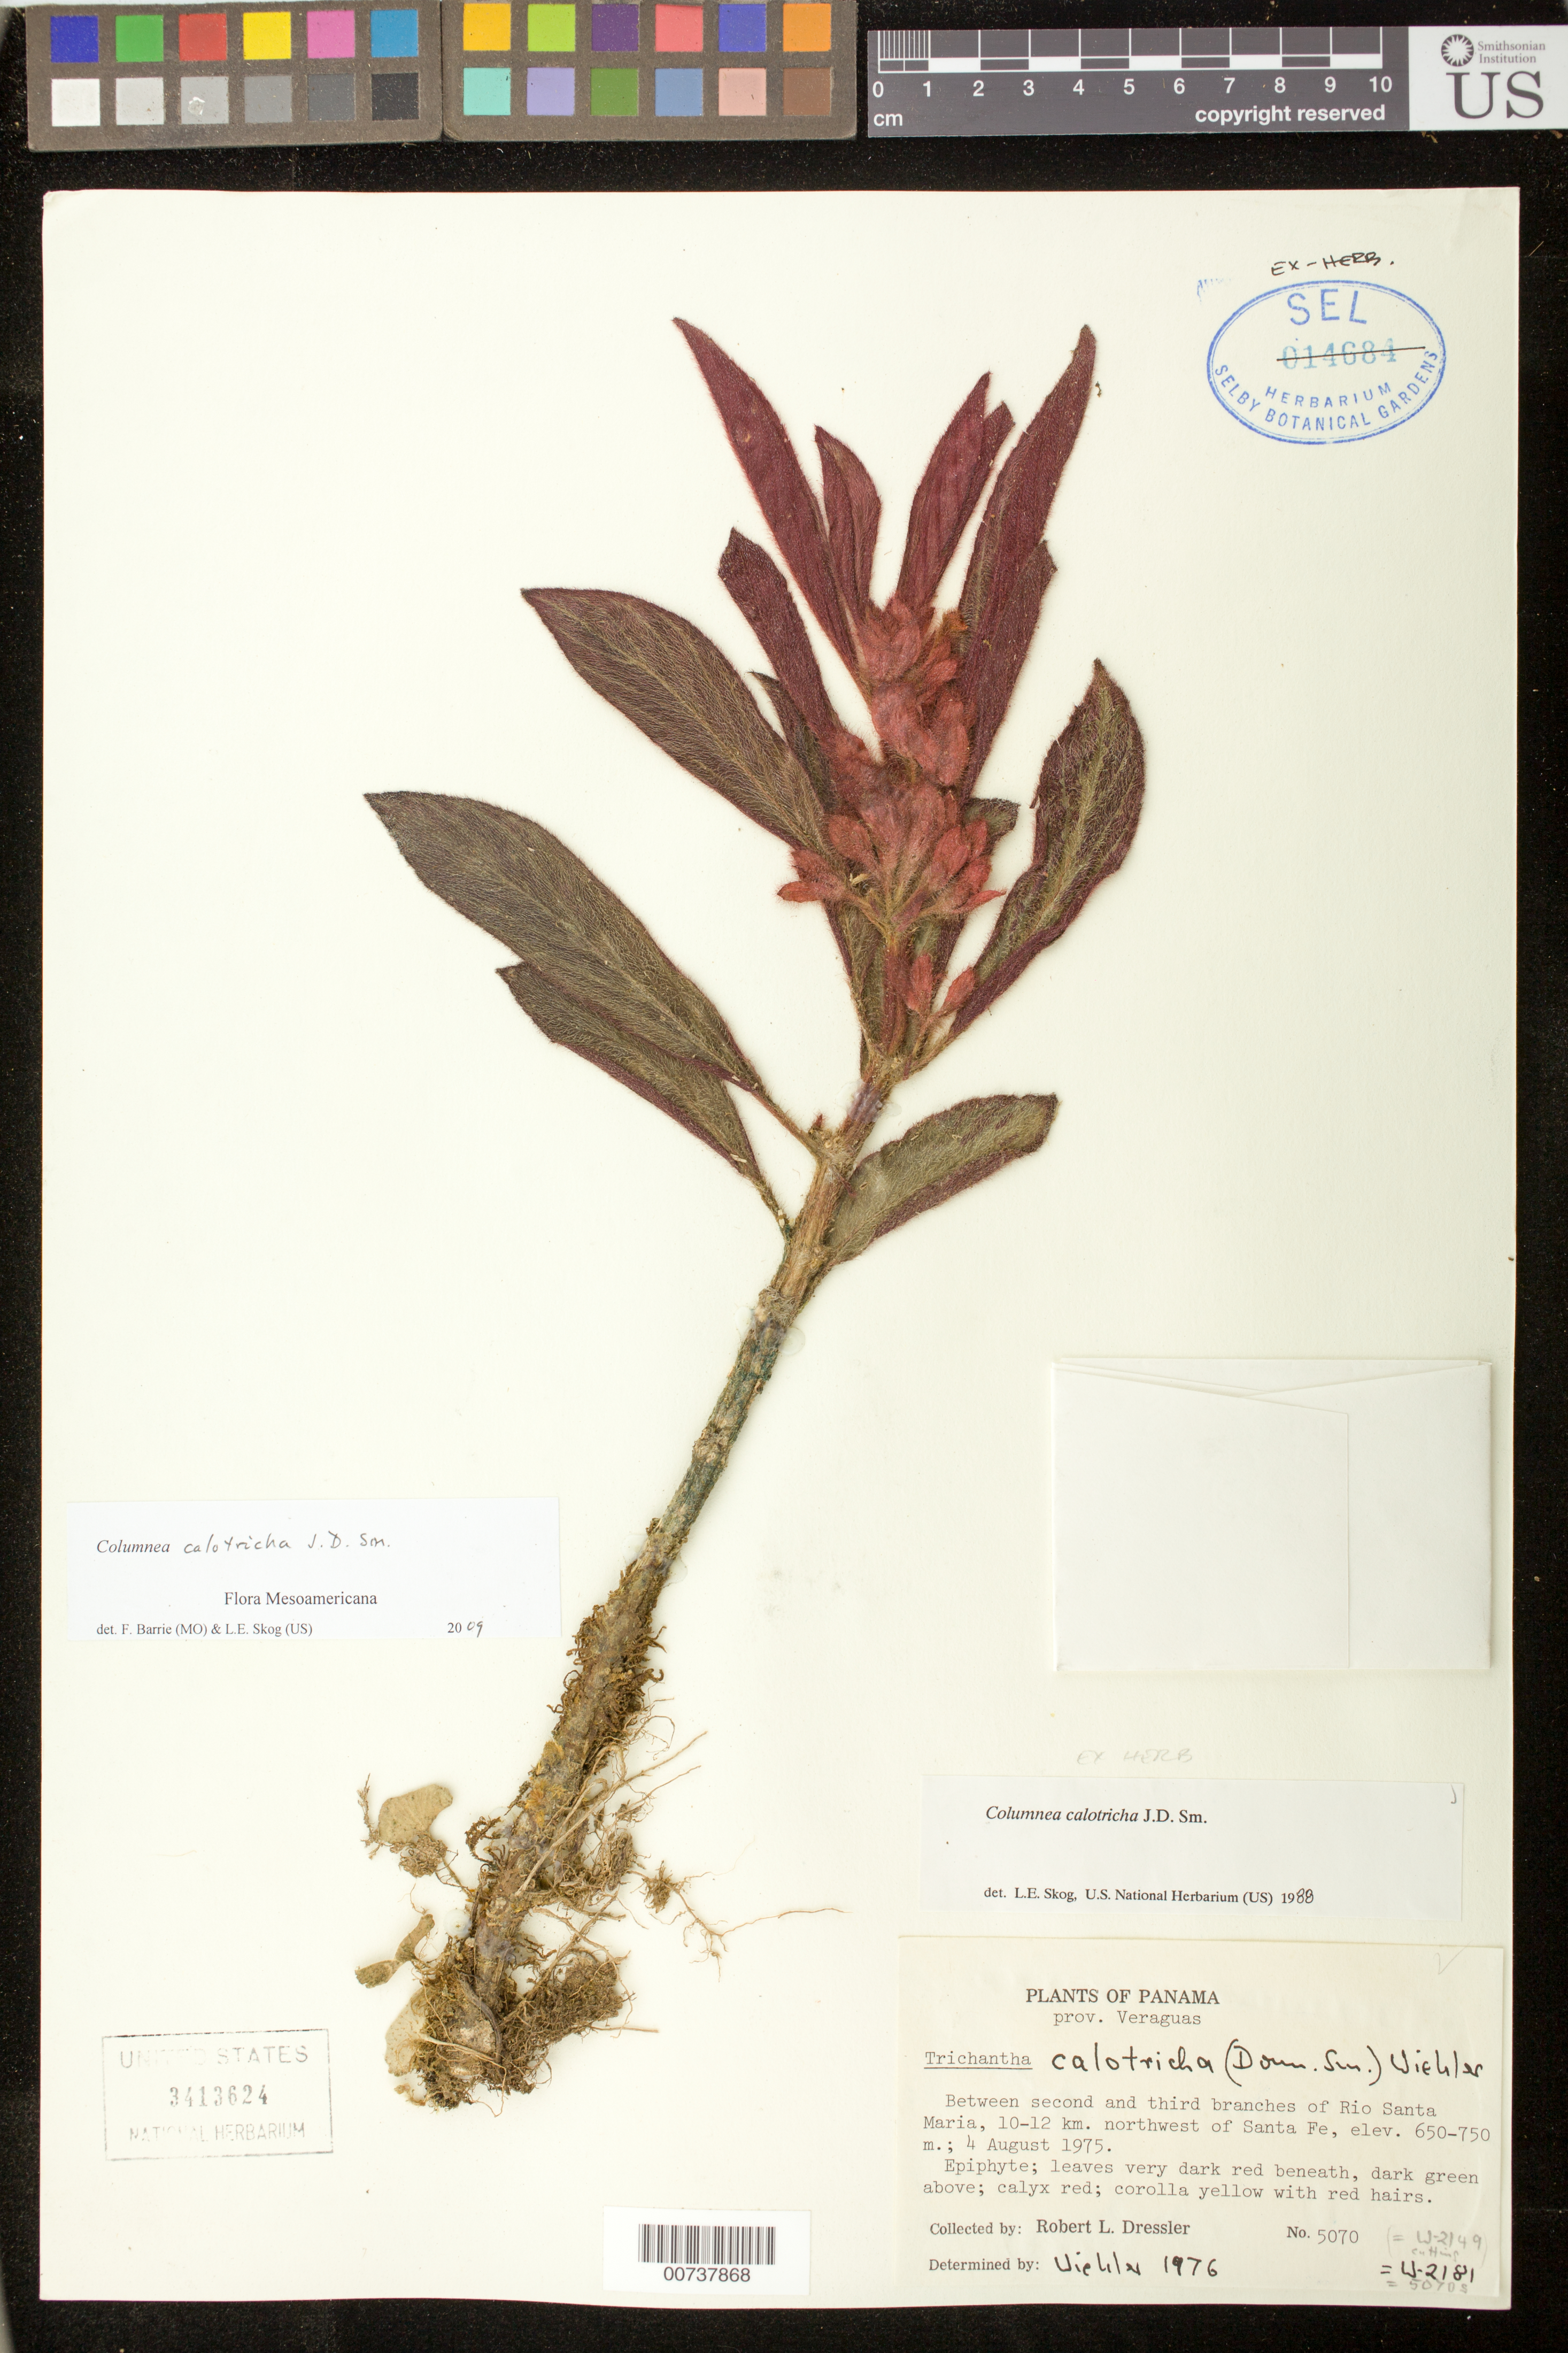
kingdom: Plantae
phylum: Tracheophyta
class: Magnoliopsida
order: Lamiales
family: Gesneriaceae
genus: Columnea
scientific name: Columnea calotricha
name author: Donn. Sm.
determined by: Skog, Laurence E.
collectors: R. Dressler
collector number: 5070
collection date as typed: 04 Aug 1975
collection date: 1975-08-04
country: Panama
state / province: Veraguas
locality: Between second and third branches of Rio Santa Maria, 10-12 km NW of Santa Fe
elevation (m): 650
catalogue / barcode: US 3413624